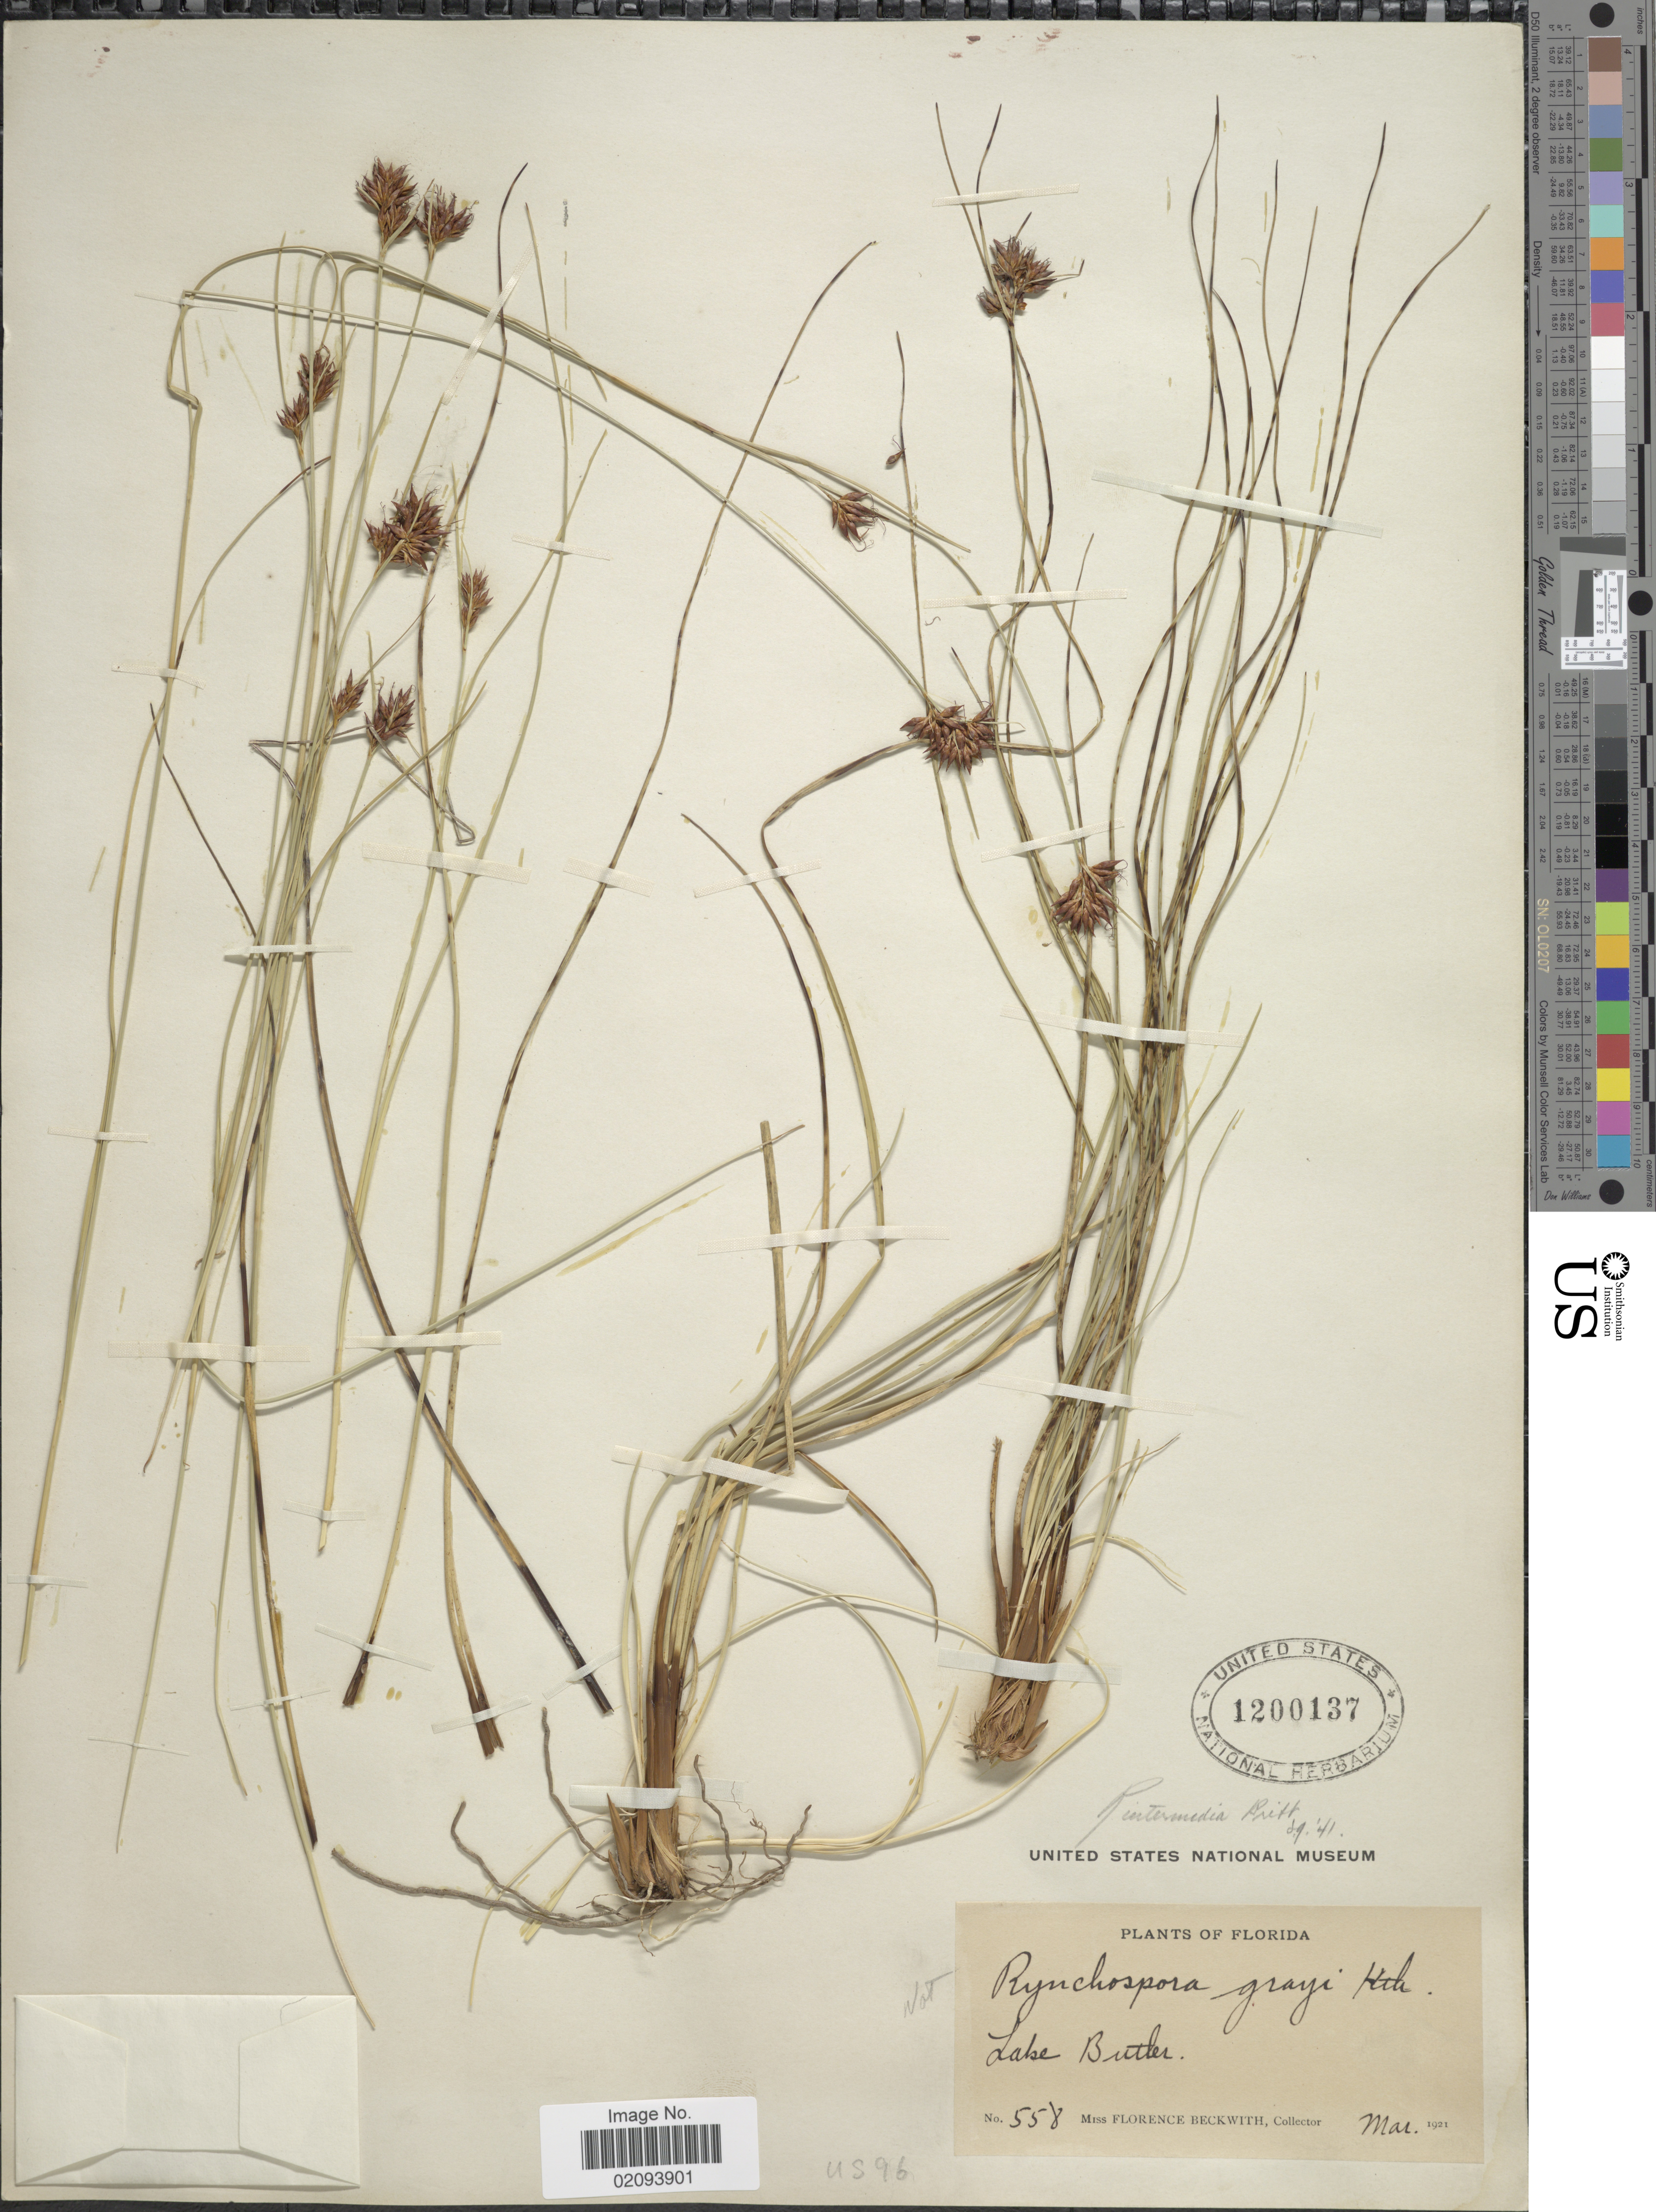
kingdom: Plantae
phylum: Tracheophyta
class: Liliopsida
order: Poales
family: Cyperaceae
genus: Rhynchospora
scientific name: Rhynchospora intermedia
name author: (Chapm.) Britton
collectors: F. Beckwith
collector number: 558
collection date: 1921-03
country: United States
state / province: Florida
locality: Lake Butler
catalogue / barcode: US 1200137